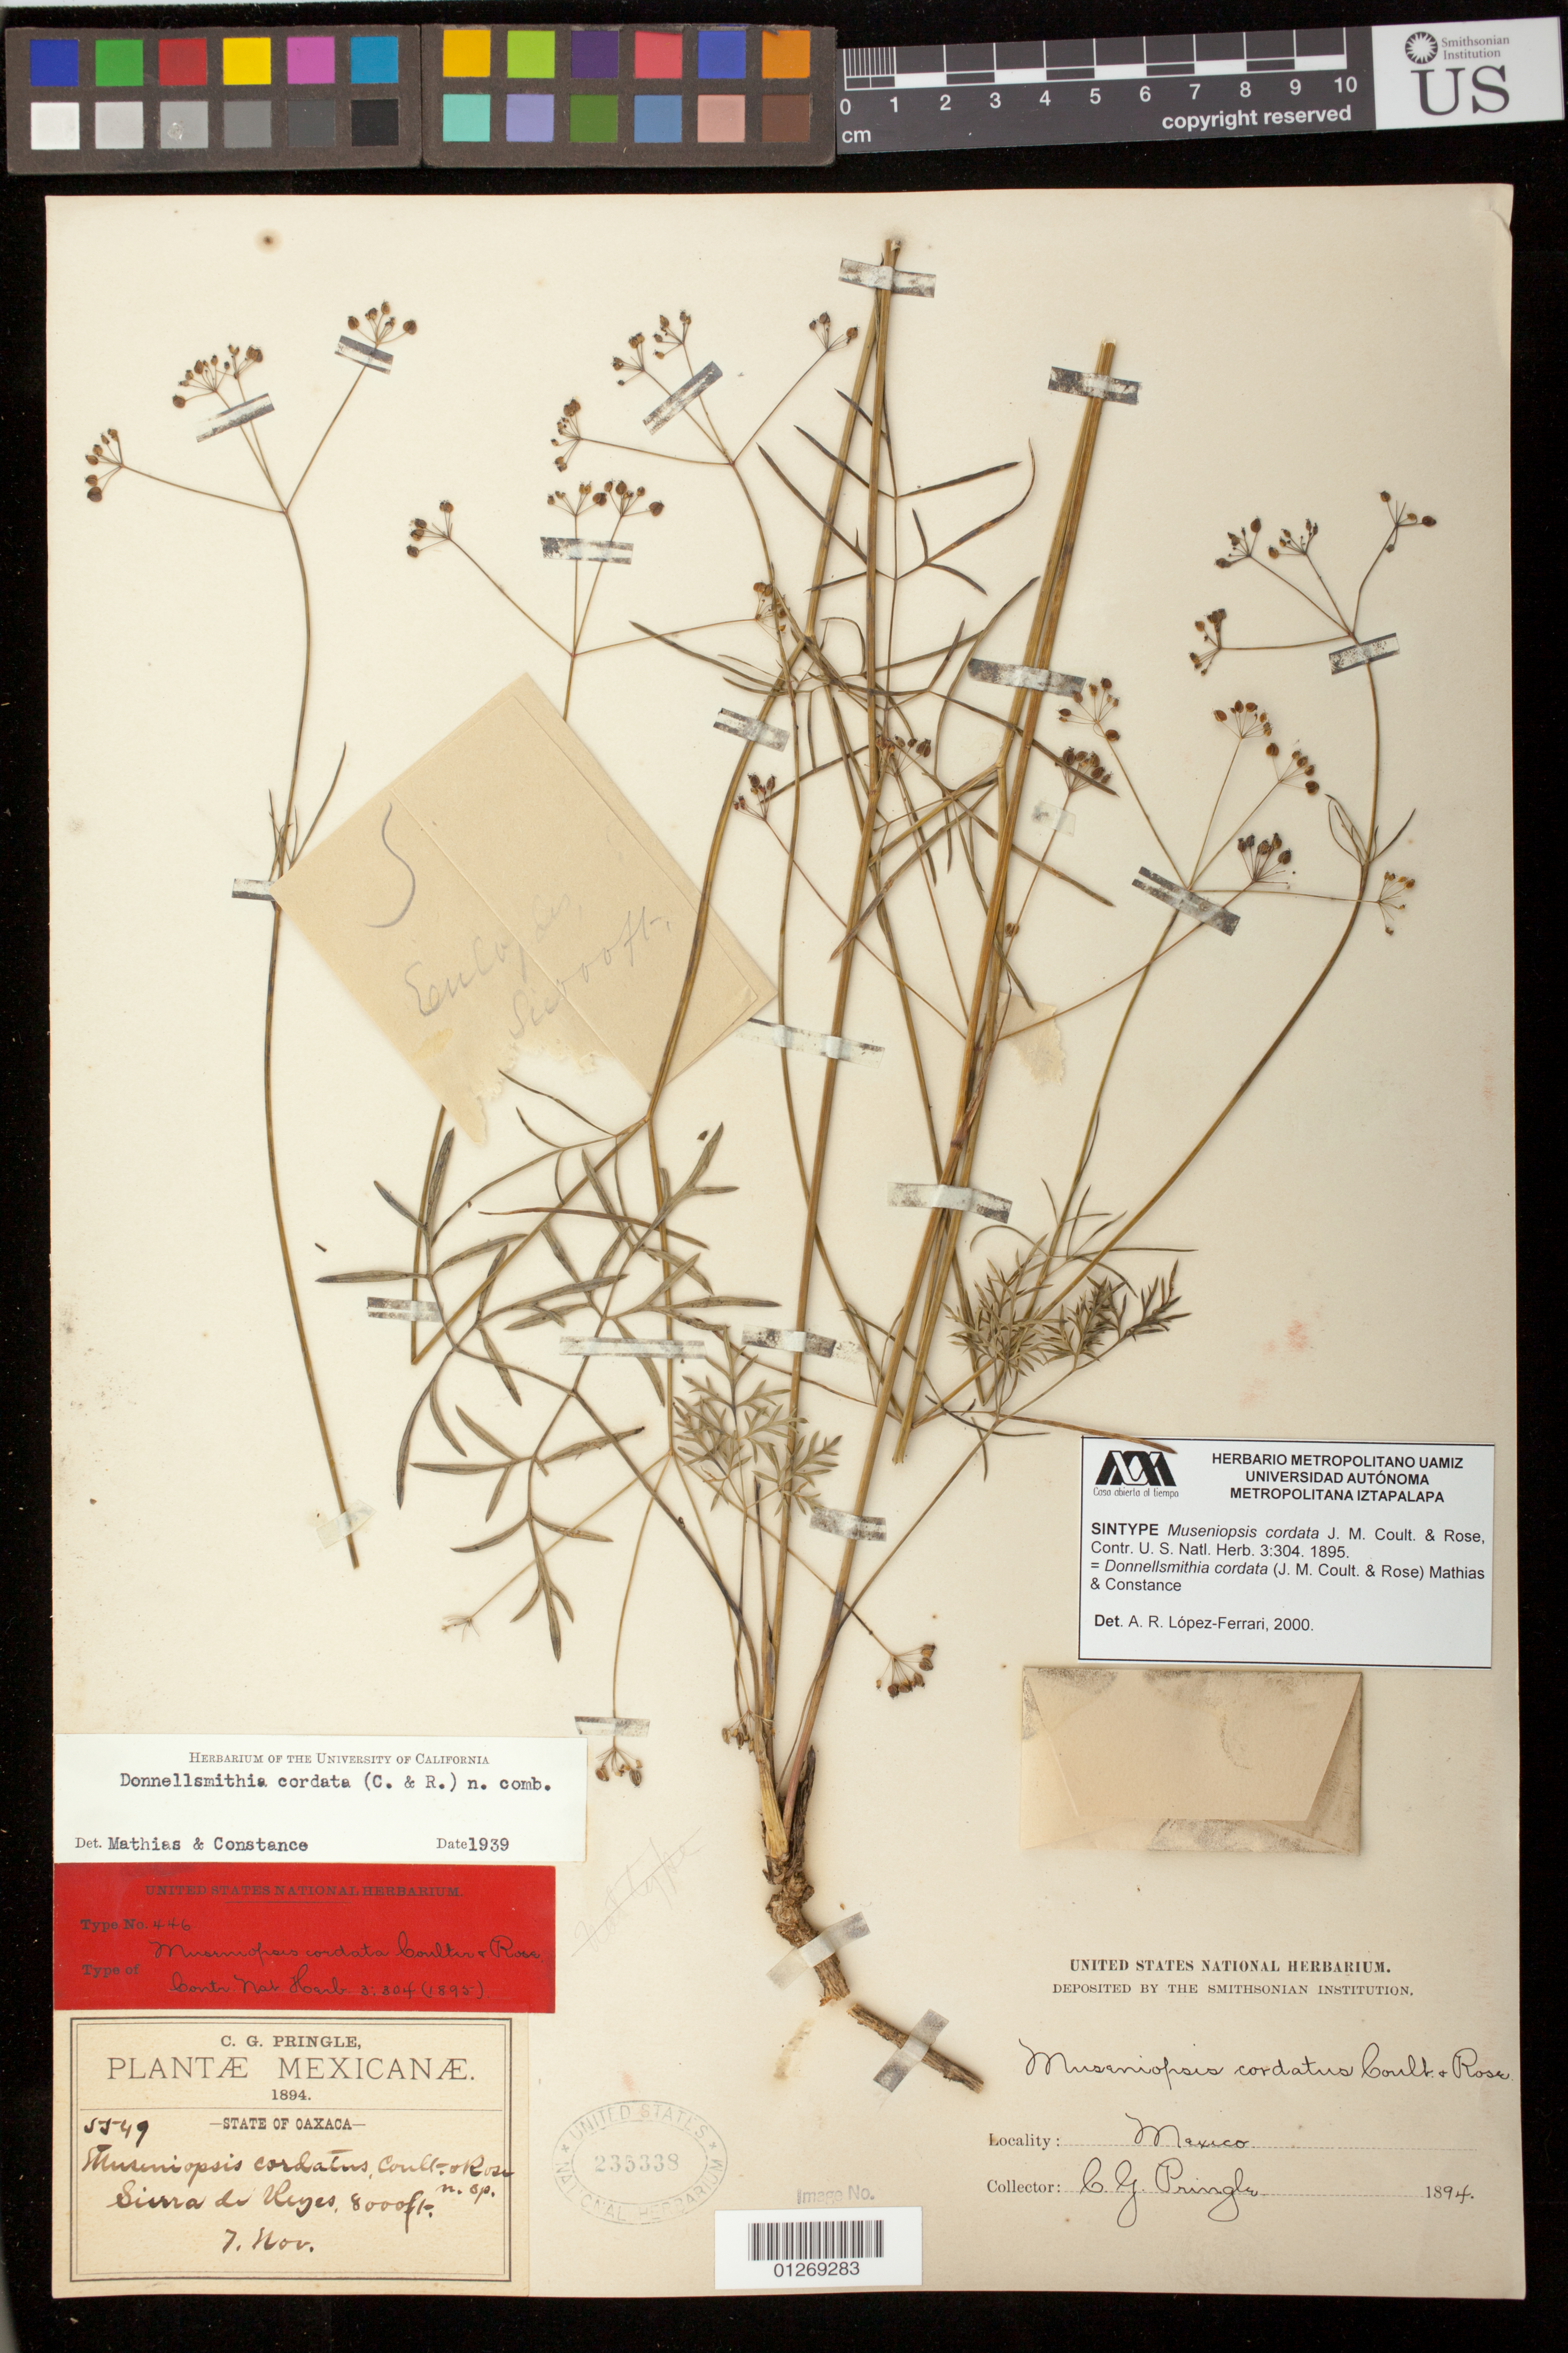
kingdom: Plantae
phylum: Tracheophyta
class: Magnoliopsida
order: Apiales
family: Apiaceae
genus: Museniopsis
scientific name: Museniopsis cordata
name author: J.M. Coult. & Rose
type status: Syntype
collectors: C. G. Pringle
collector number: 5549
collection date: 1894-11-07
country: Mexico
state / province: Oaxaca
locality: Sierra de Reyes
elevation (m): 2438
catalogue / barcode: US 235338